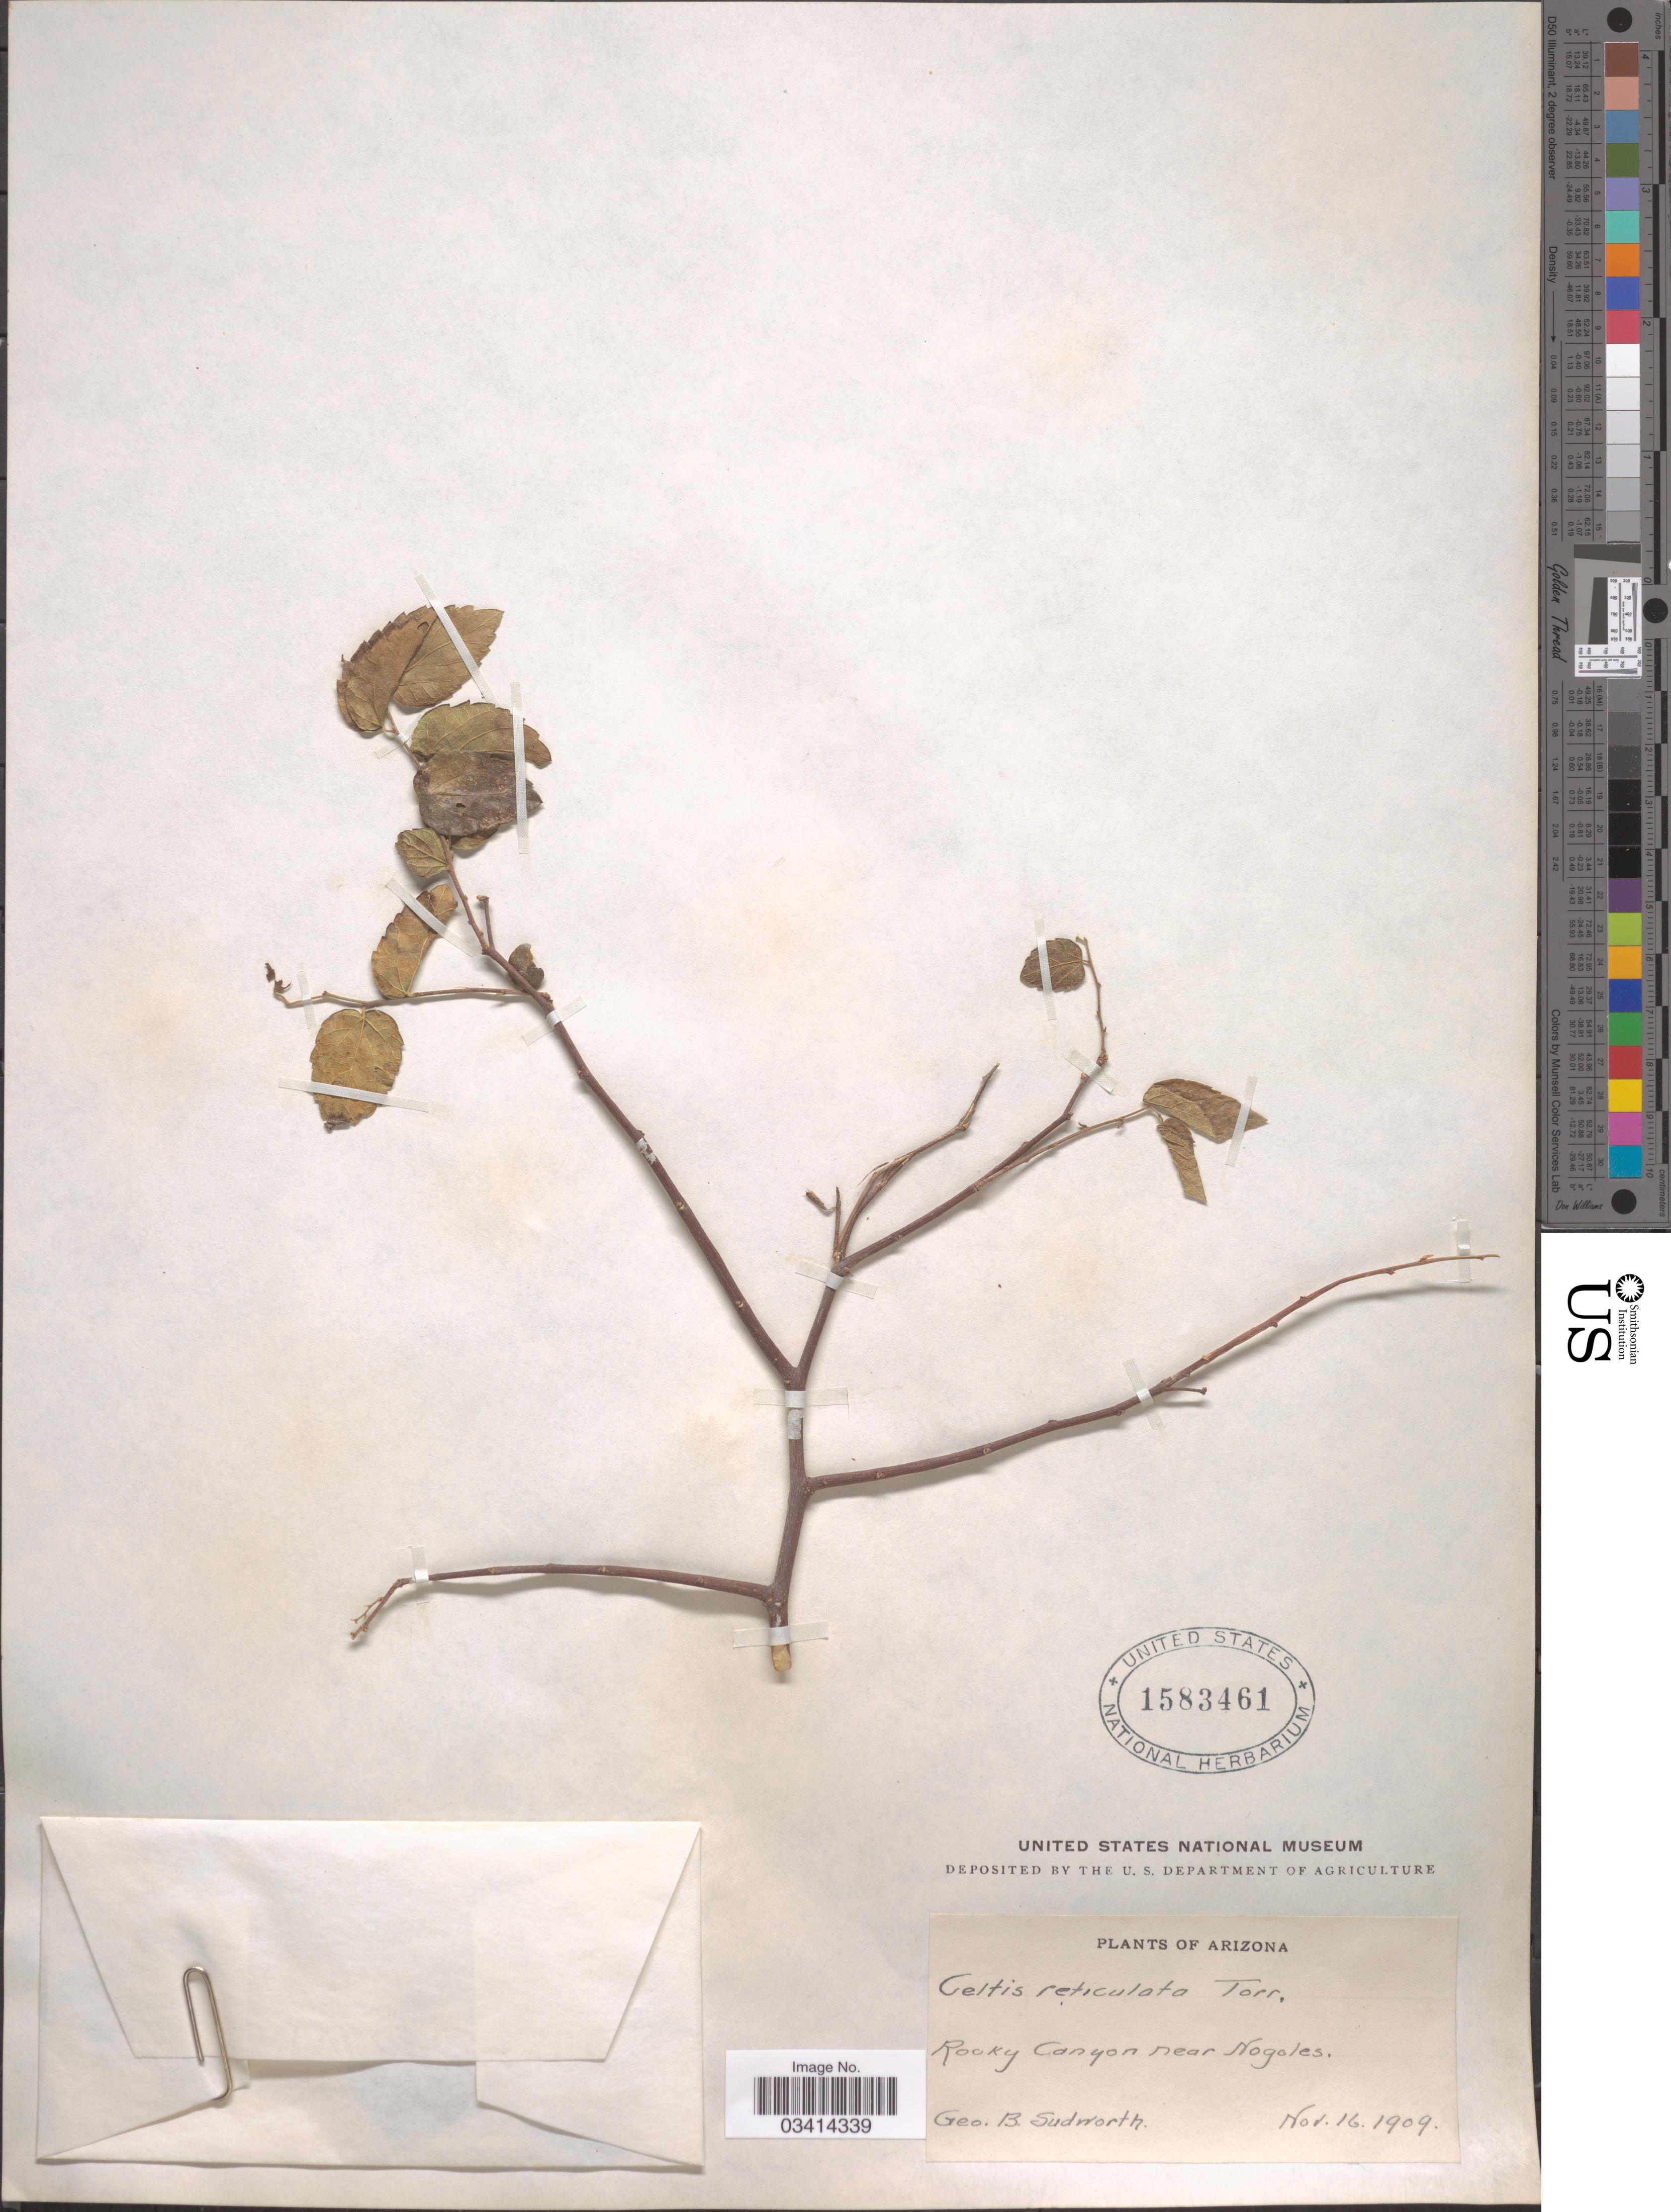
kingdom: Plantae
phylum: Tracheophyta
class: Magnoliopsida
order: Rosales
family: Cannabaceae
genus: Celtis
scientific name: Celtis reticulata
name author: Torr.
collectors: G. B. Sudworth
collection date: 1909-11-16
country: United States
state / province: Arizona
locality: Rocky Canyon near Nogales.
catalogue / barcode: US 1583461